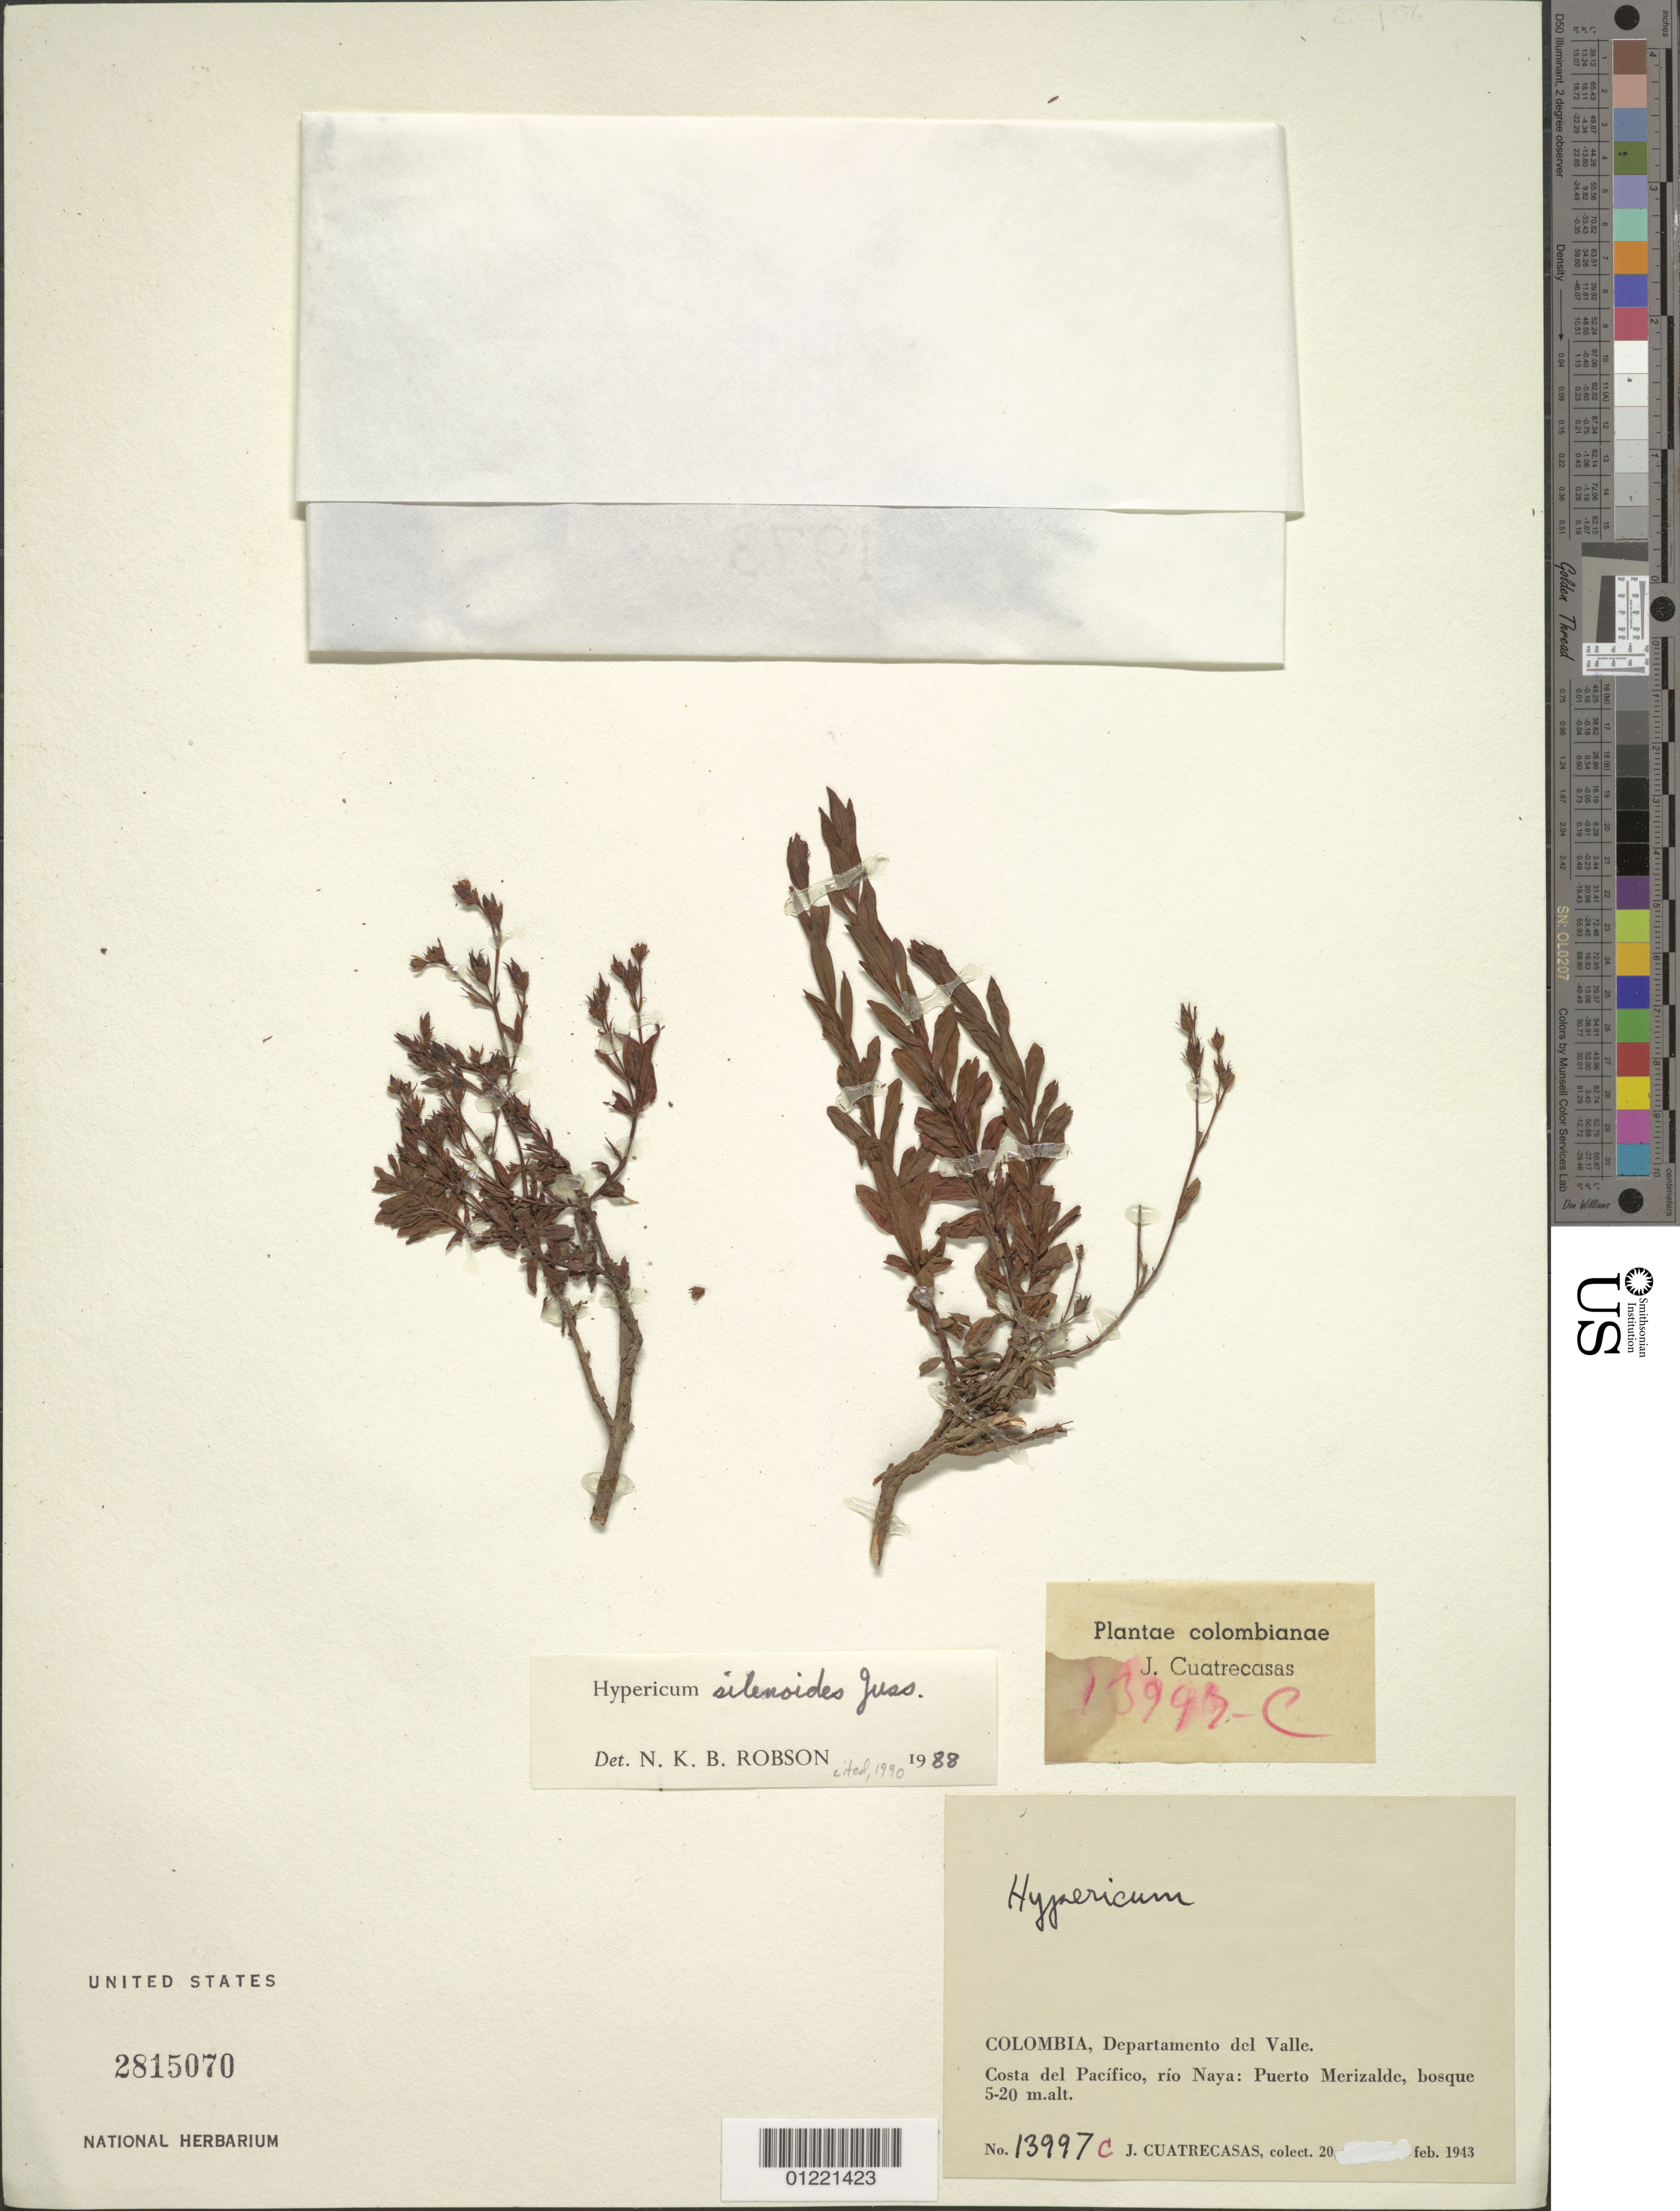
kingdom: Plantae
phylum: Tracheophyta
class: Magnoliopsida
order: Malpighiales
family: Hypericaceae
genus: Hypericum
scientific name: Hypericum silenoides subsp. silenoides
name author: Juss.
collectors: J. Cuatrecasas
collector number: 13997C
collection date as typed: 20 Feb 1943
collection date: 1943-02-20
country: Colombia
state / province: Valle del Cauca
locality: Costa del Pacífico, río Naya: Puerto Merizalde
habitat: bosque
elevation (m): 5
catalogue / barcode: US 2815070